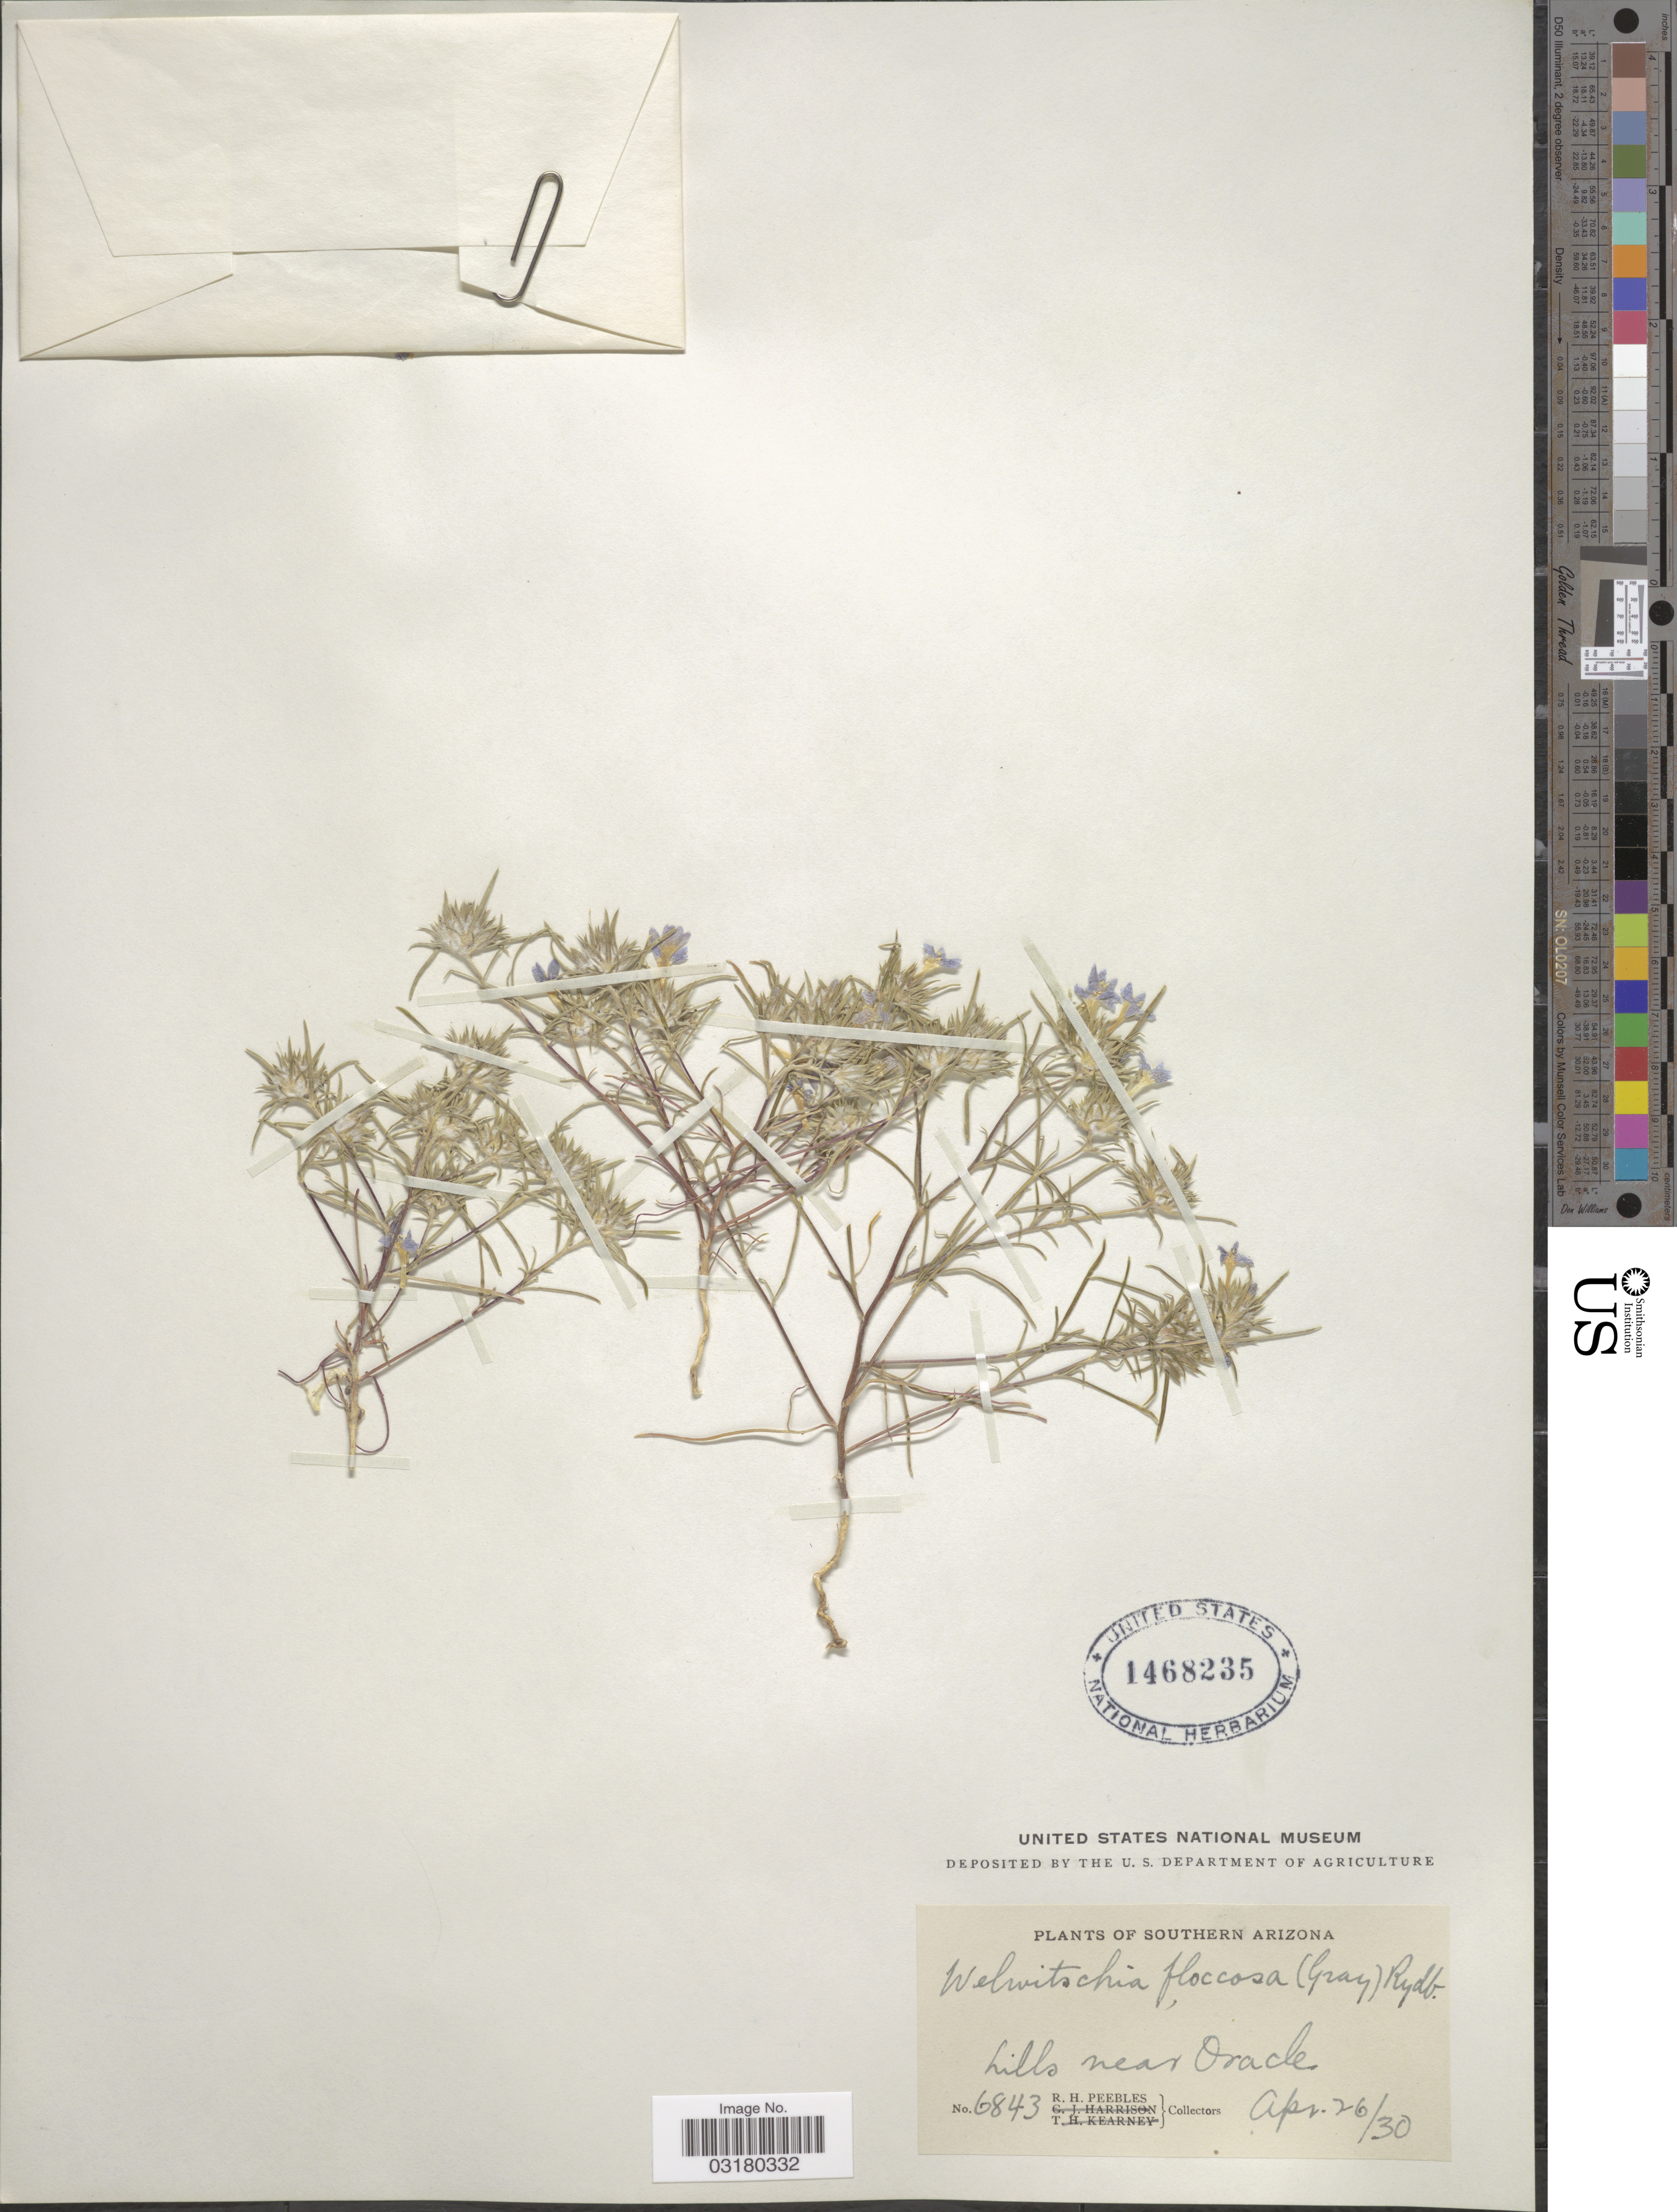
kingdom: Plantae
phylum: Tracheophyta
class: Magnoliopsida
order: Ericales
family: Polemoniaceae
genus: Eriastrum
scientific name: Eriastrum diffusum subsp. diffusum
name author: (A. Gray) H. Mason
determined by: Strong, Mark T., (BOT), Smithsonian Institution - National Museum of Natural History (UNITED STATES)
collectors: R. H. Peebles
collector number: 6843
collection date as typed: Transcribed d/m/y: 26/4/30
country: United States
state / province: Arizona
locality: Southern Arizona, hills near Oracle.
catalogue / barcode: US 1468235